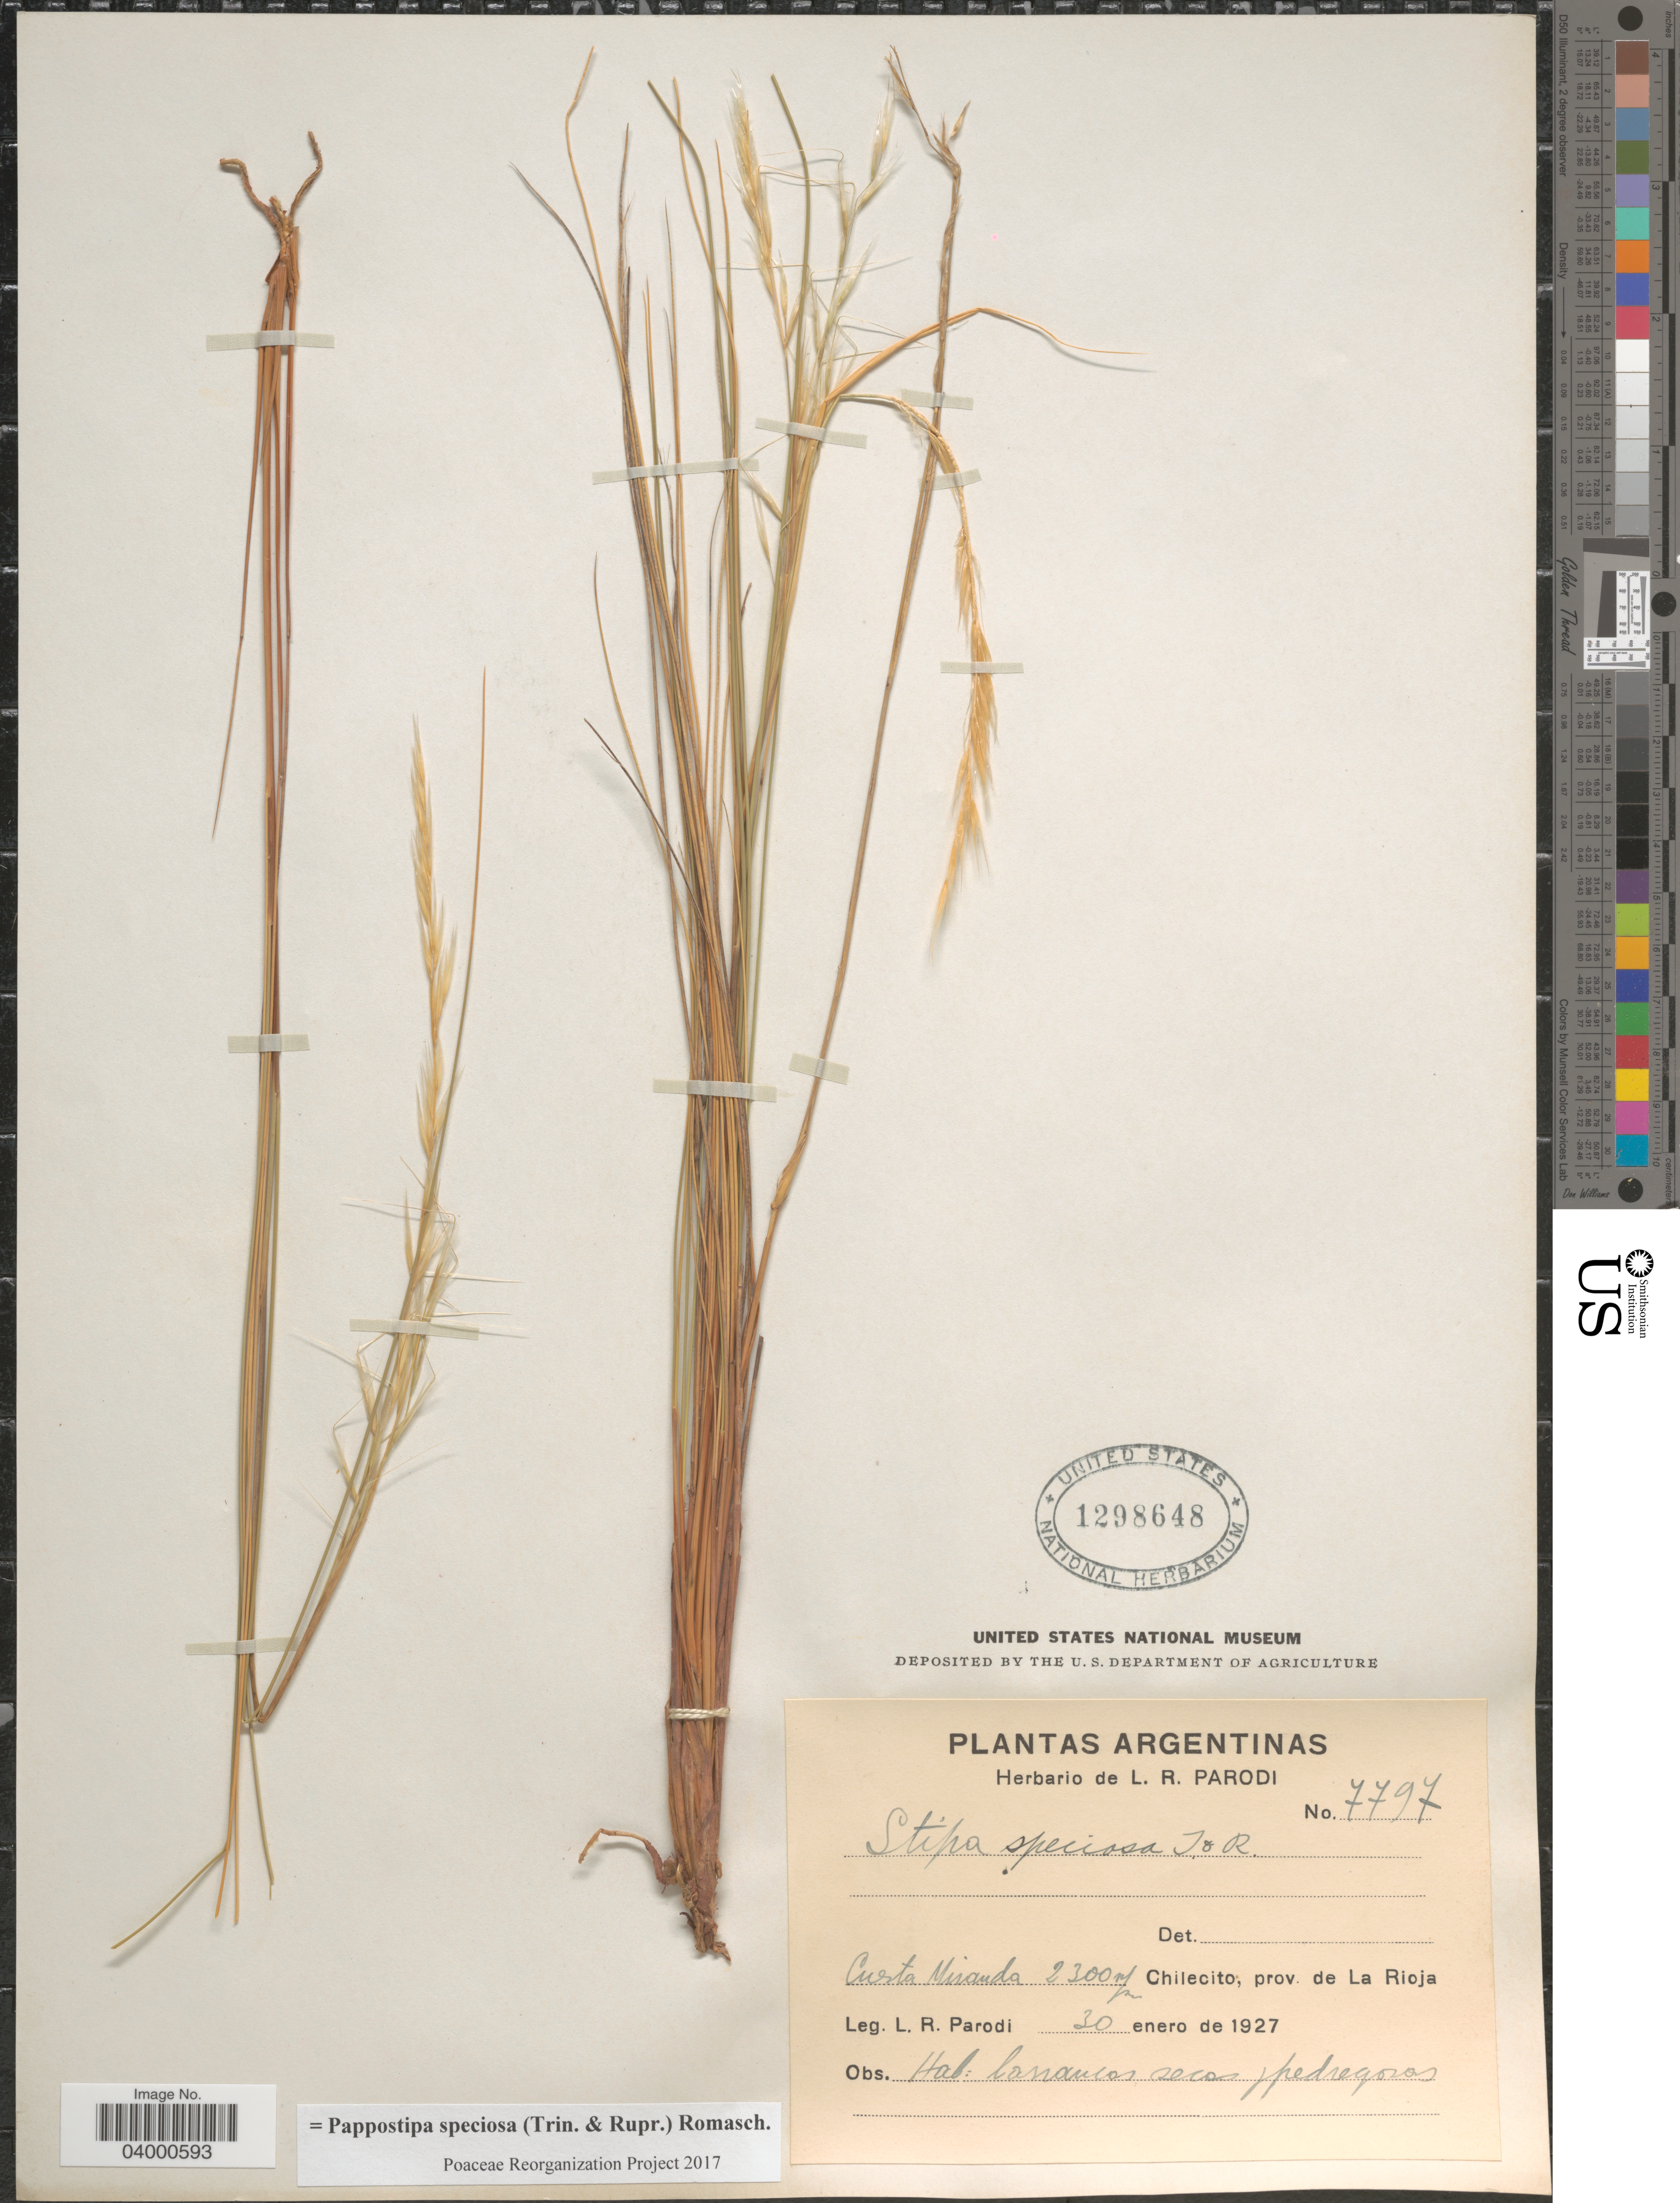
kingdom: Plantae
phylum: Tracheophyta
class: Liliopsida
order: Poales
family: Poaceae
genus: Pappostipa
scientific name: Pappostipa speciosa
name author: (Trin. & Rupr.) Romasch.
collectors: L. R. Parodi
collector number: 7797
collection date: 1927-01-30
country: Argentina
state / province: La Rioja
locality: Custa Miranda. Chilecito.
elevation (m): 2300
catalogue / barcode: US 1298648